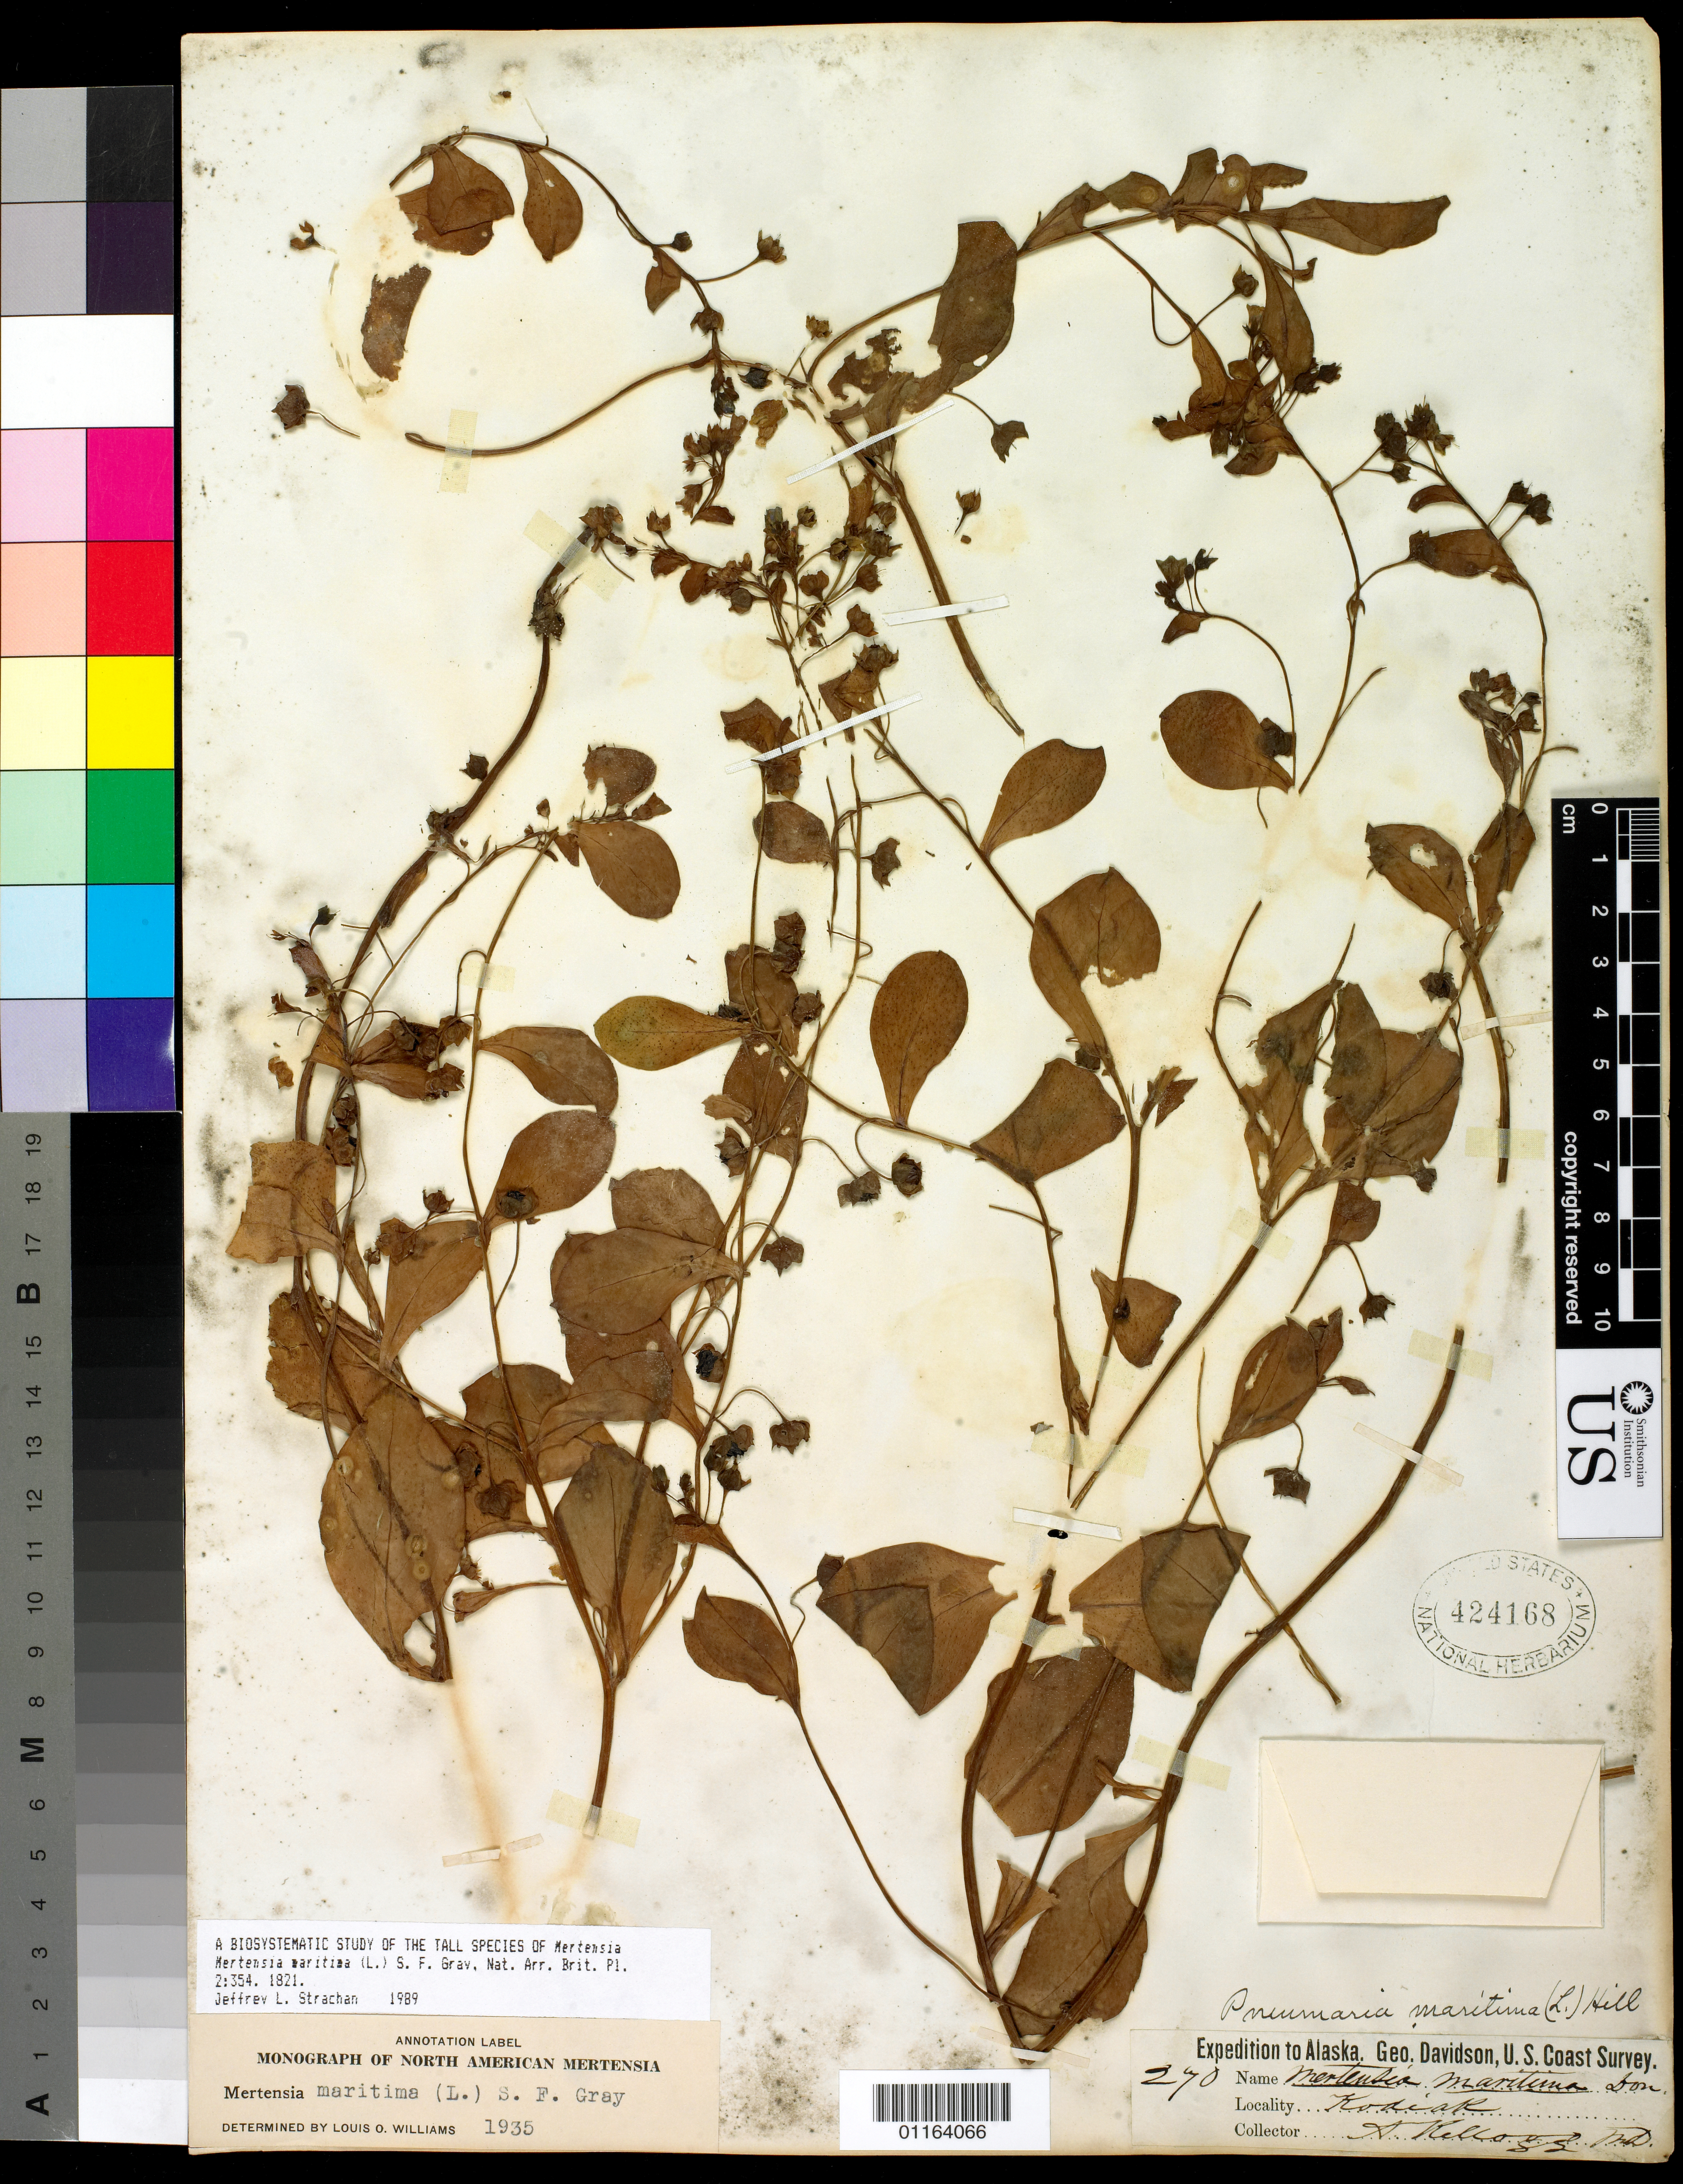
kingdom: Plantae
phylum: Tracheophyta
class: Magnoliopsida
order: Boraginales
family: Boraginaceae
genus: Mertensia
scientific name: Mertensia maritima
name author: (L.) S.F. Gray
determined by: Williams, Louis O.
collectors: A. Kellogg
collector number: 270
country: United States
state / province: Alaska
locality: Kodiak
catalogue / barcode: US 424168